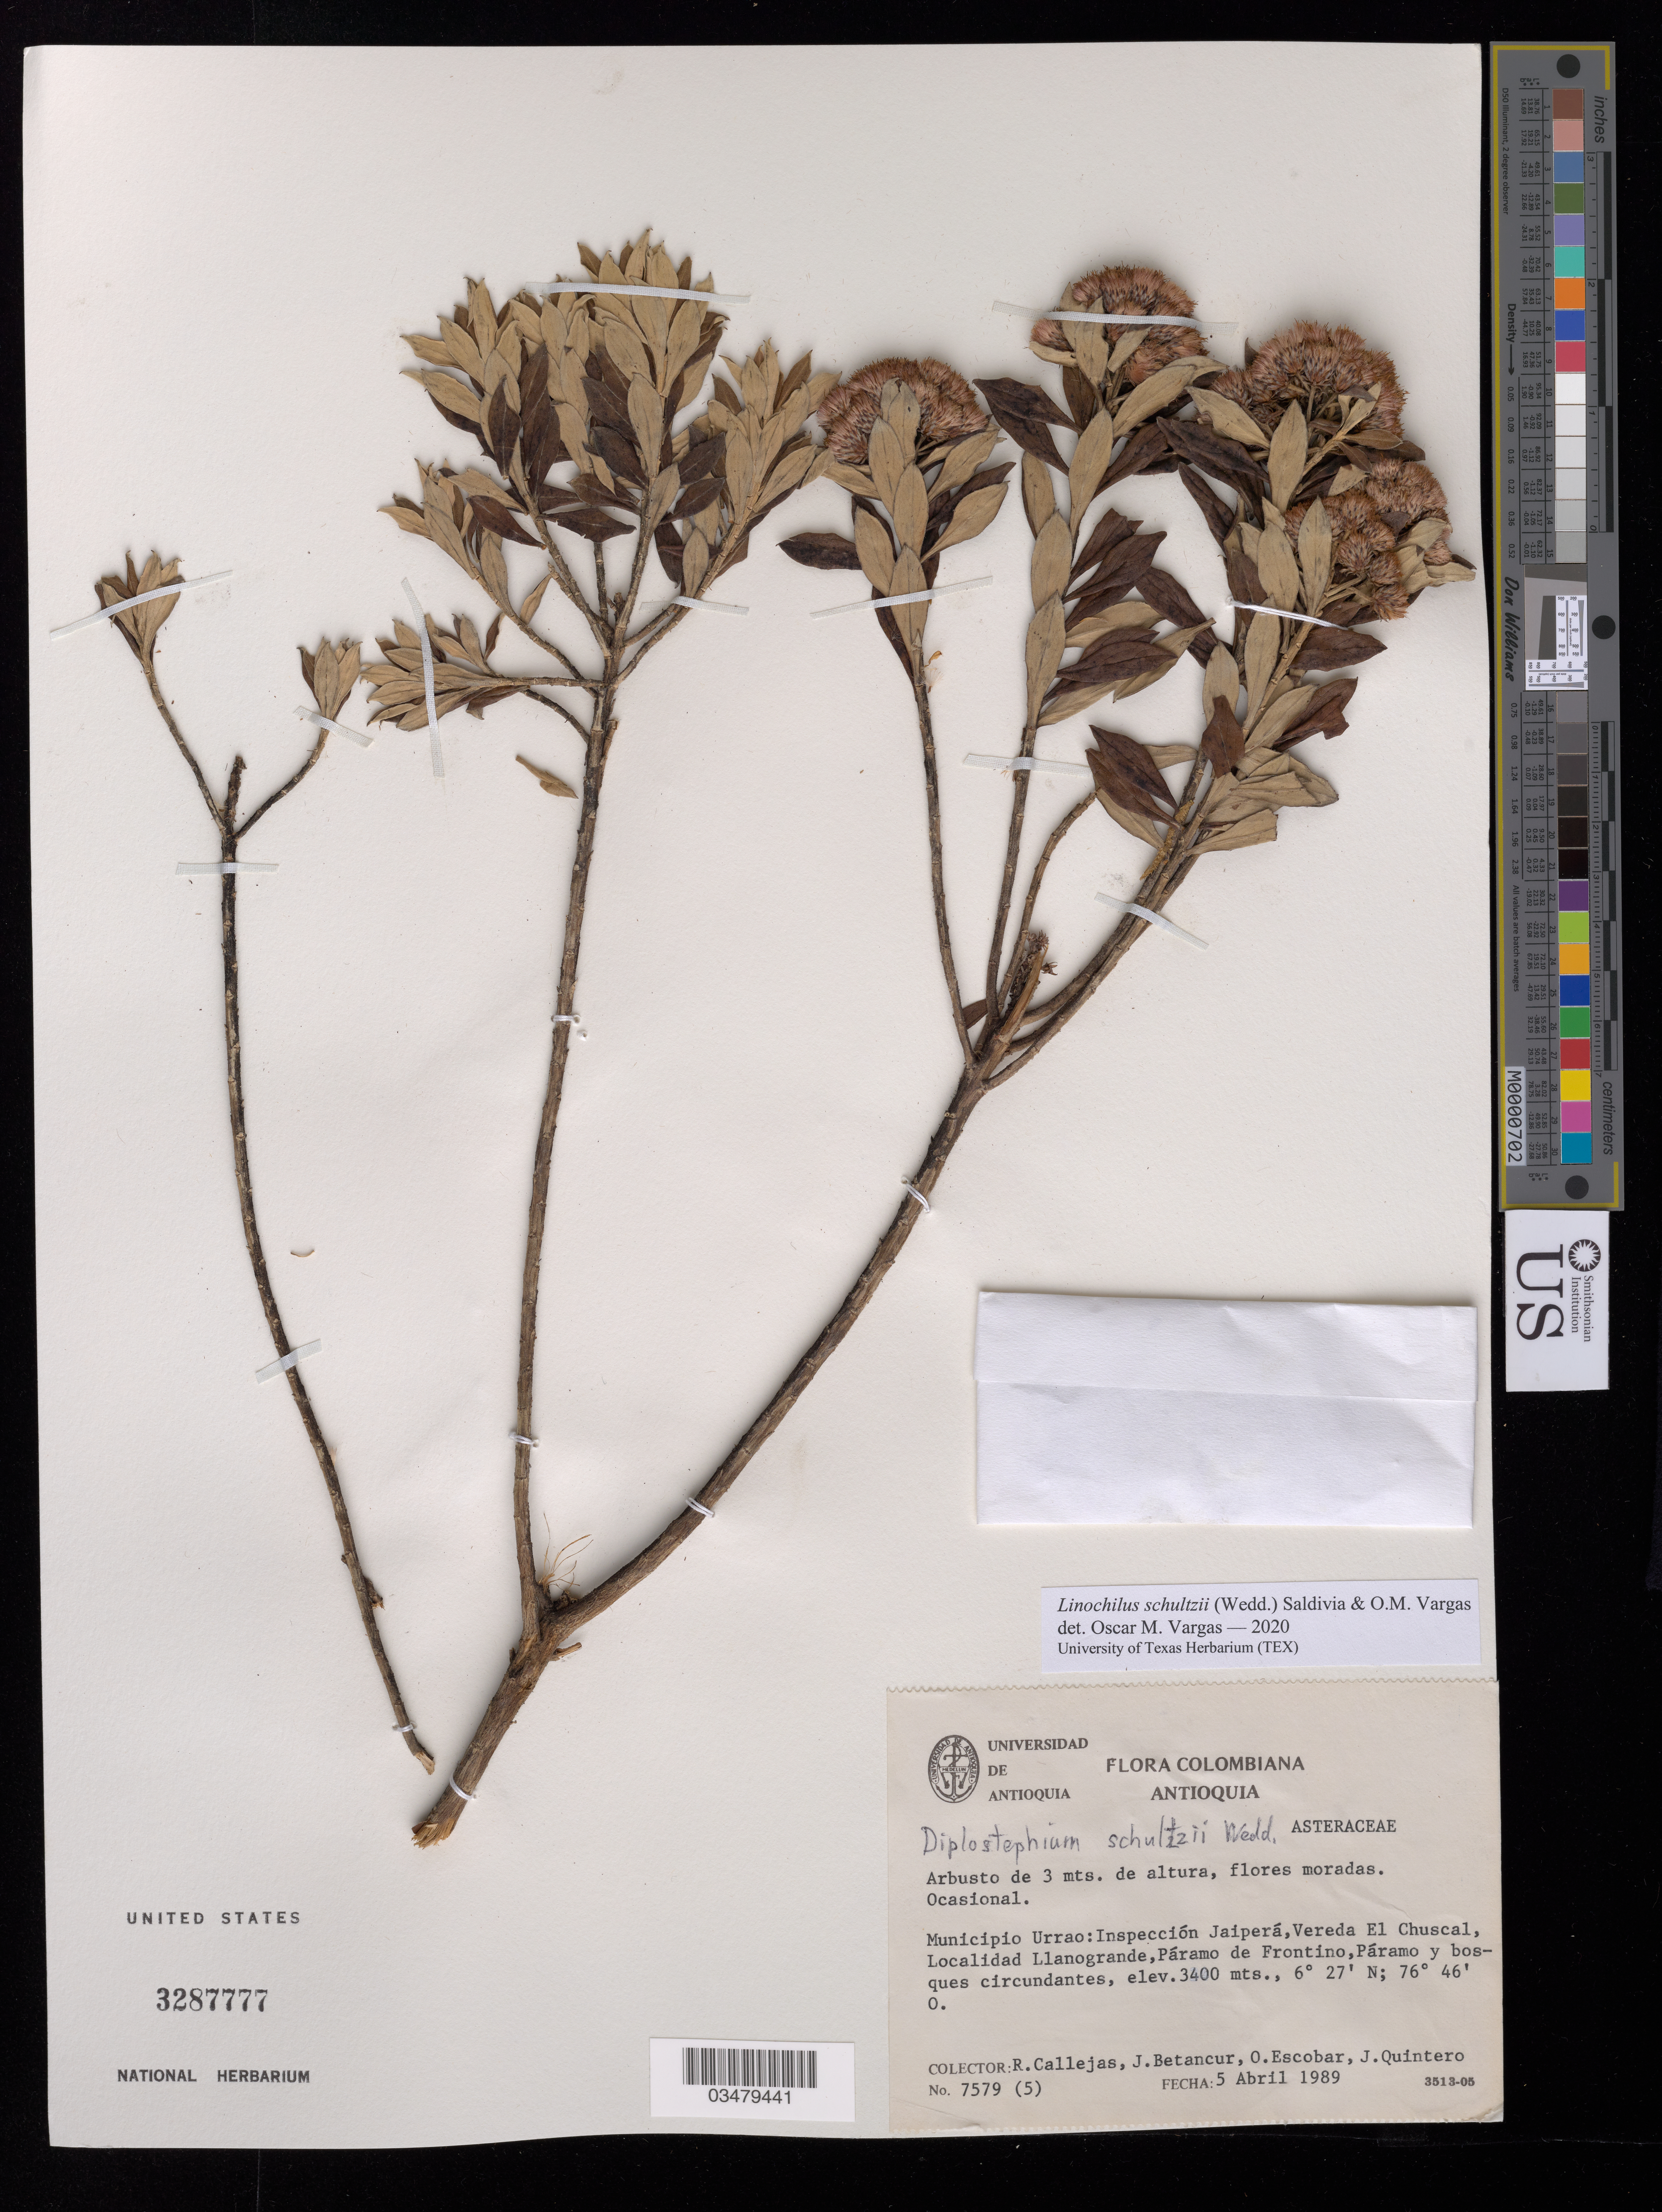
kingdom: Plantae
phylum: Tracheophyta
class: Magnoliopsida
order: Asterales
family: Asteraceae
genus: Linochilus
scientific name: Linochilus schultzii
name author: (Wedd.) Saldivia & O.M. Vargas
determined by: Vargas, Oscar M.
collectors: R. Callejas, J. Betancur, O. D. Escobar & J. Quintero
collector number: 7579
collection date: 1989-04-05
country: Colombia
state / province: Antioquia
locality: Municipio Urrao: Inspeccion Jaipera, Vereda El Chuscal, Localidad Llanogrande, Paramo de Frontino, Paramo y bosques circundantes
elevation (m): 3400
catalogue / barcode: US 3287777